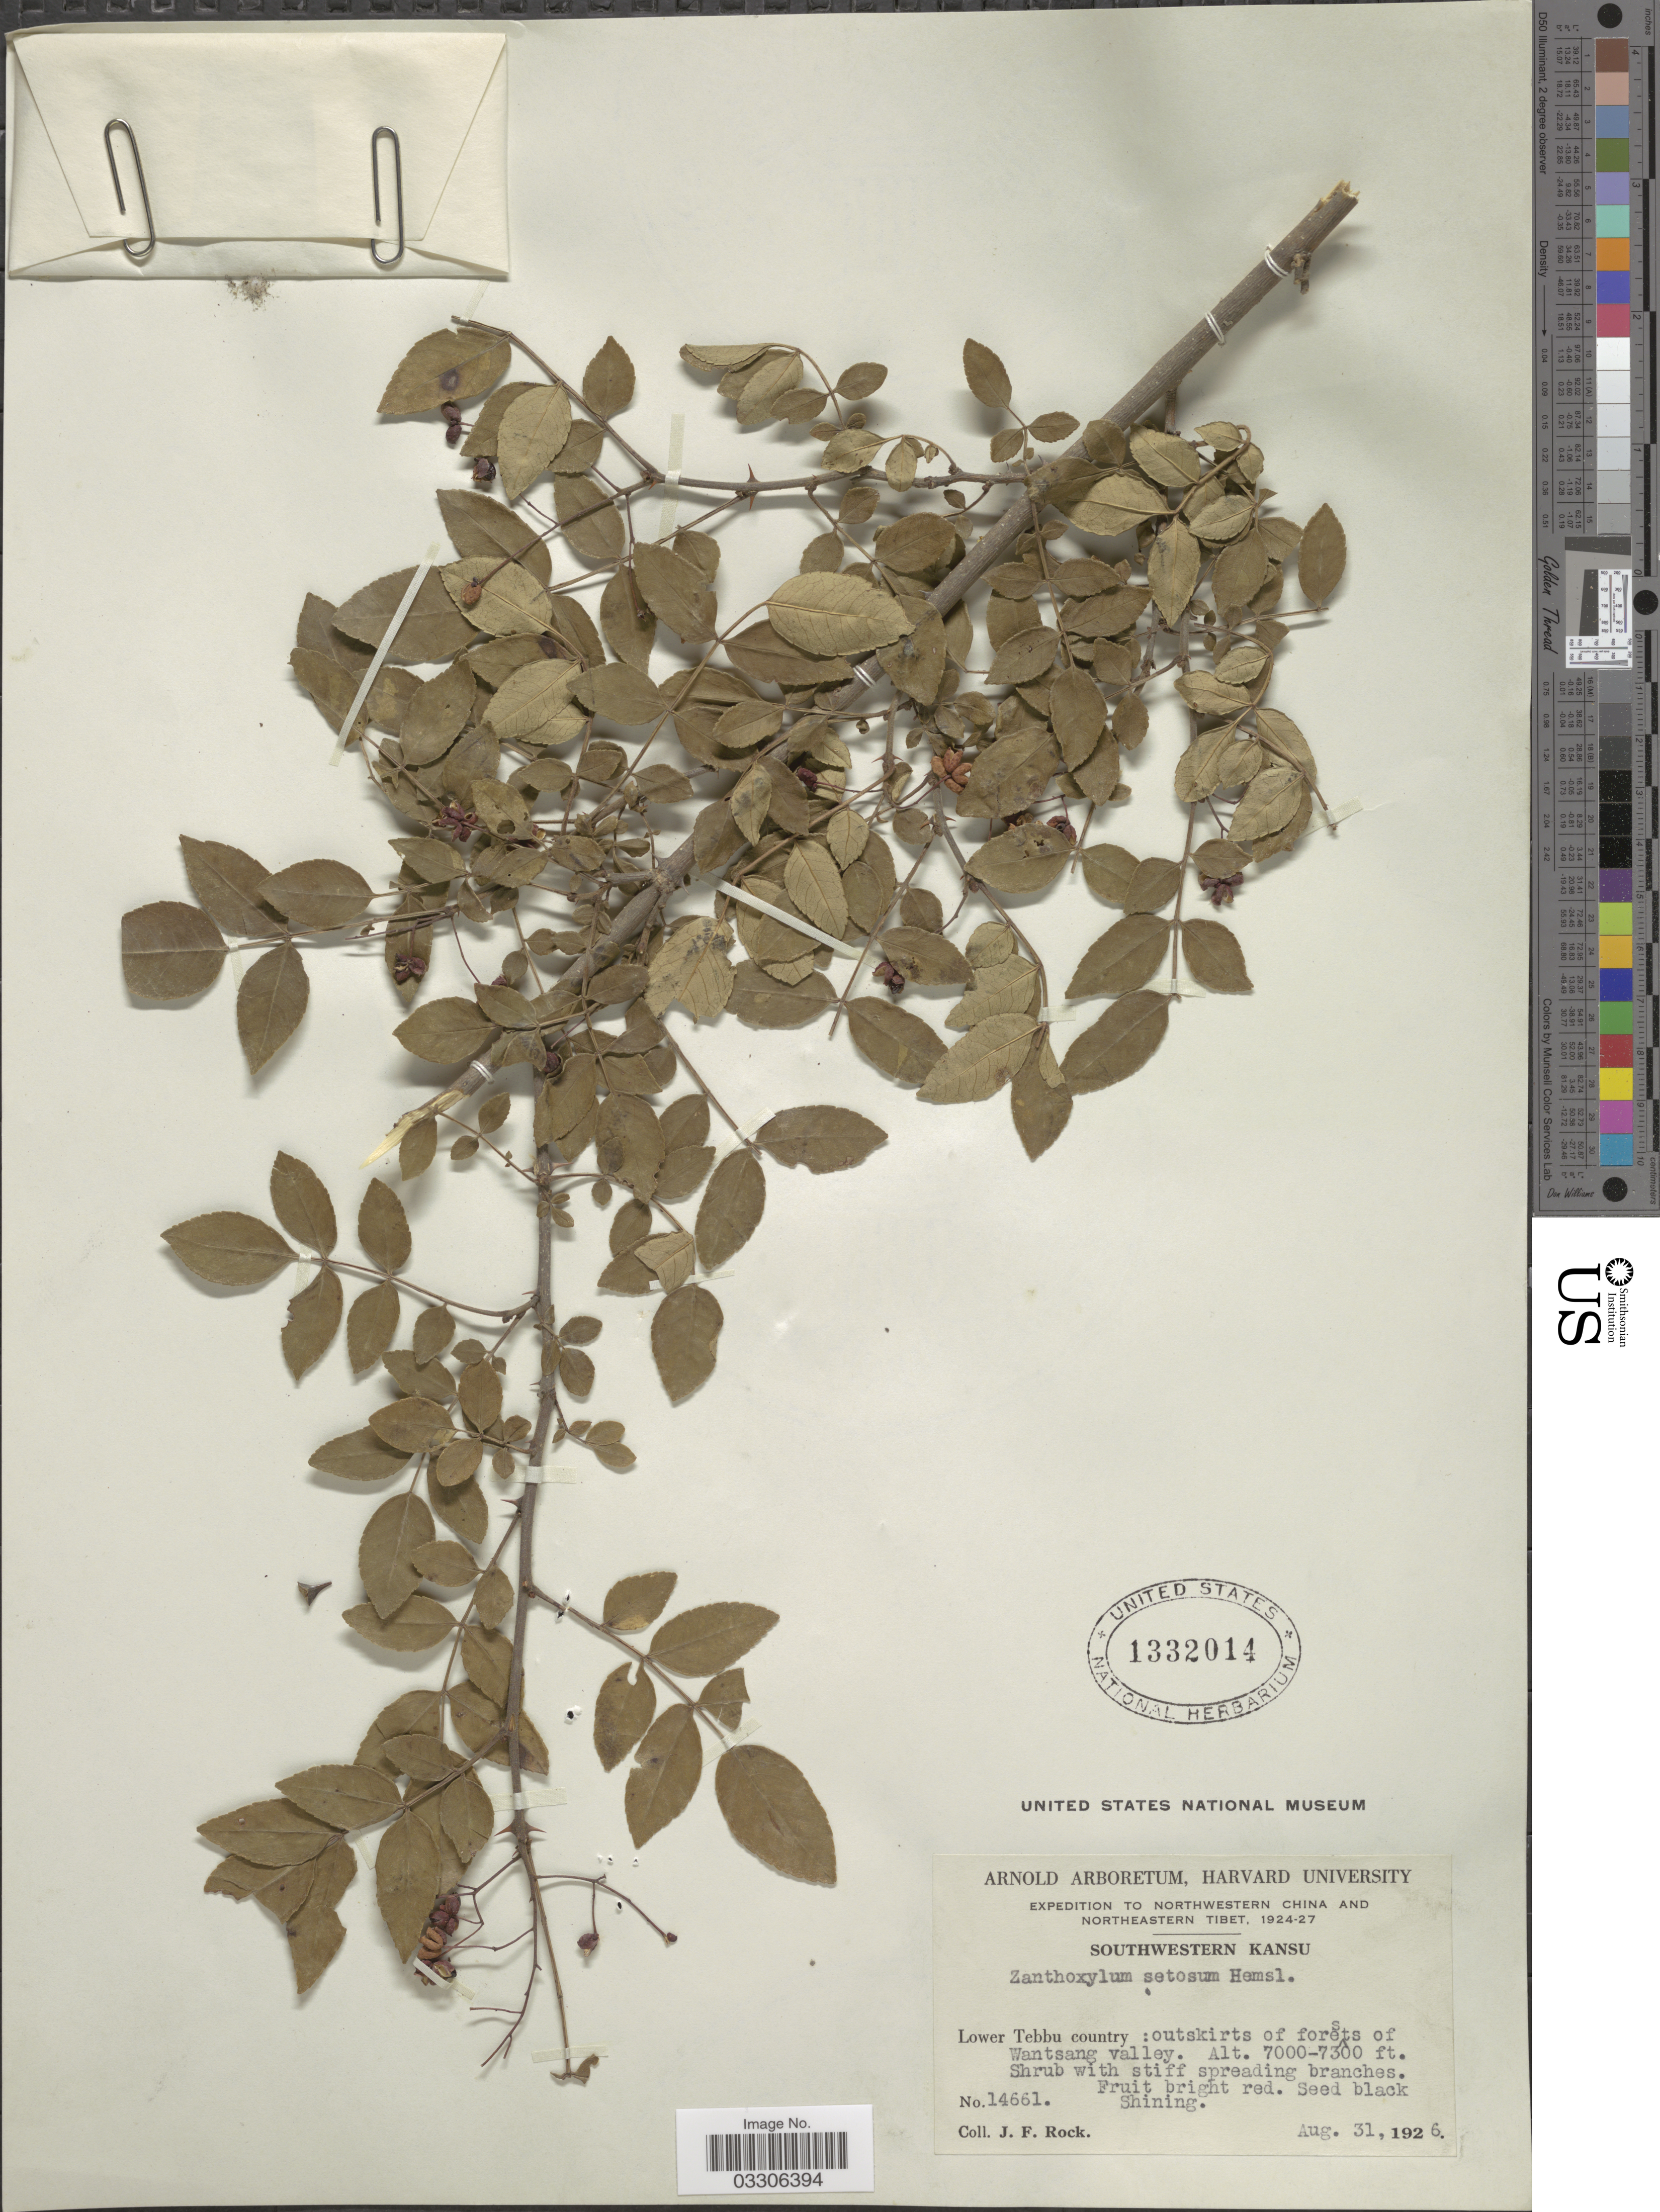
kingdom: Plantae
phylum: Tracheophyta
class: Magnoliopsida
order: Sapindales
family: Rutaceae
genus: Zanthoxylum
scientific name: Zanthoxylum setosum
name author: Hemsl.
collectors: J. Rock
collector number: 14661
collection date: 1926-08-31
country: China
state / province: Gansu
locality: Northwestern China and Northeastern Tibet. Southwestern Kansu. Tebbu country: outskirts of forests of Wantsang vallet.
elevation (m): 2134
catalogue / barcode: US 1332014